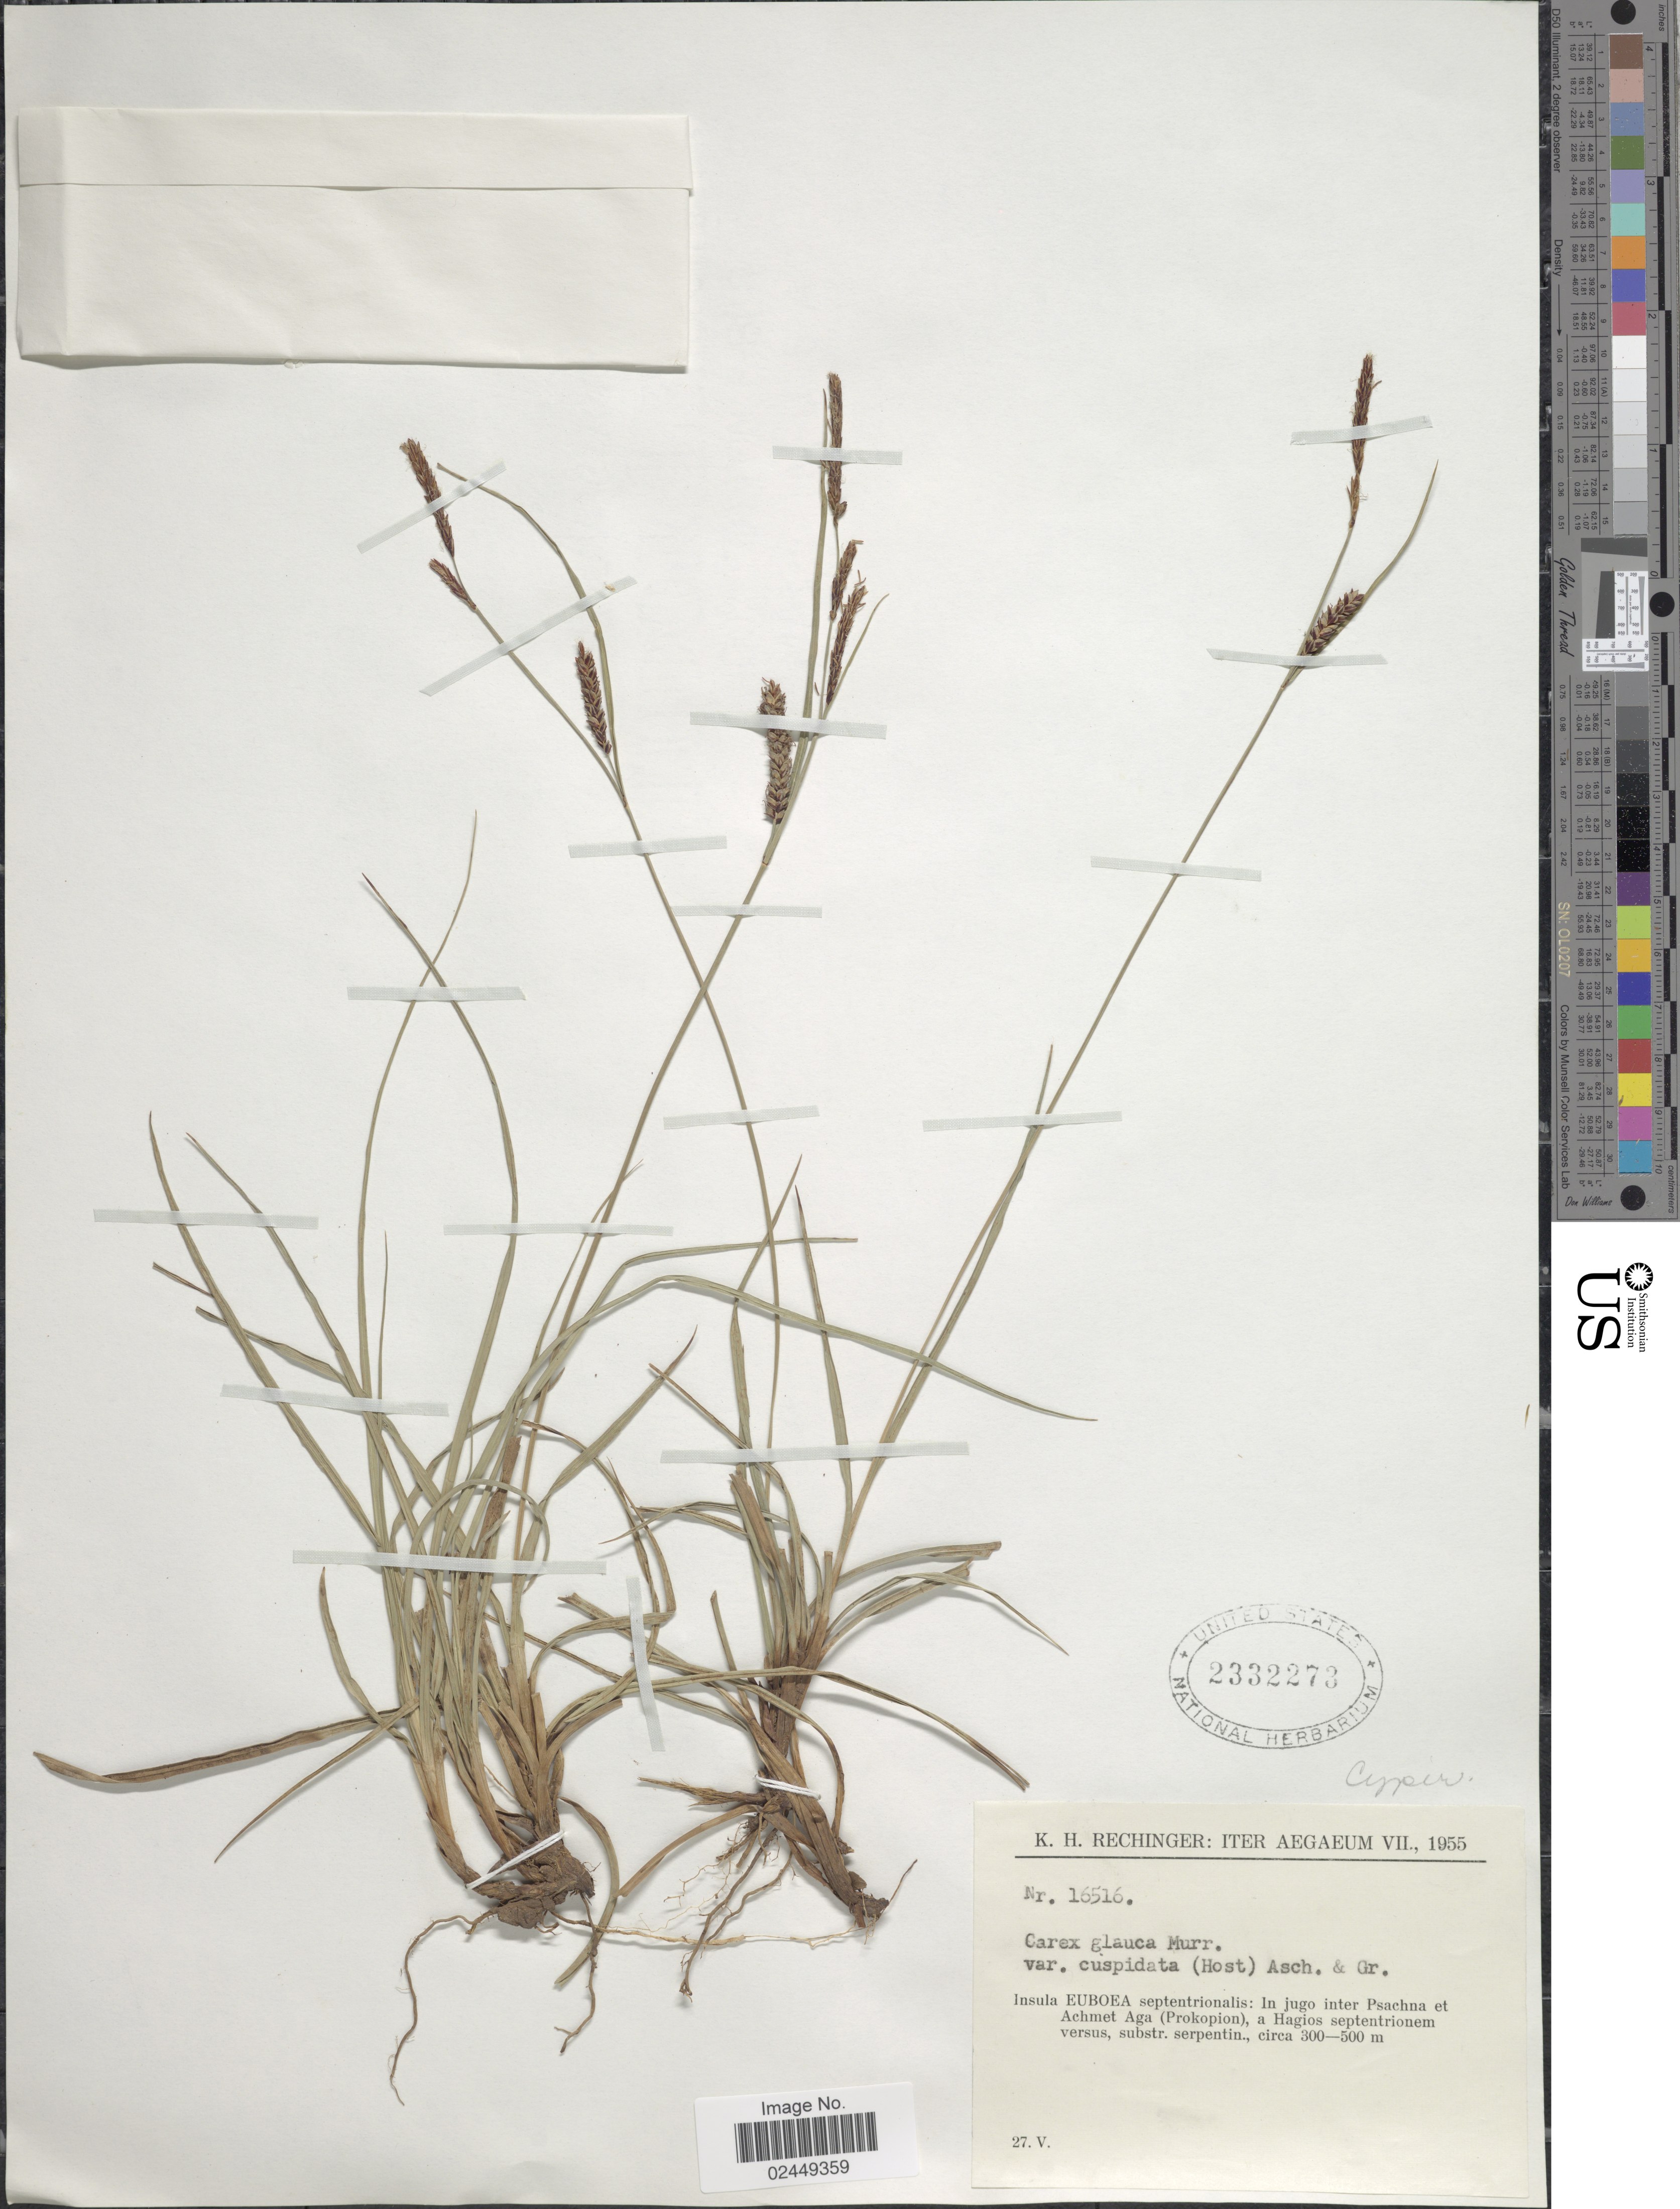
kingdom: Plantae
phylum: Tracheophyta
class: Liliopsida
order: Poales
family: Cyperaceae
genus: Carex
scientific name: Carex flacca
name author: Schreb.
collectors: K. H. Rechinger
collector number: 16516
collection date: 1955-05-27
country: Greece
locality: Aegaeum, Insula Euboea soetentrionalis: in jugo inter Psachna et Achmet Aga (Prokopion) a Hagios septentrionem versus, substr. serpentin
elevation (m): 300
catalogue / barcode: US 2332273